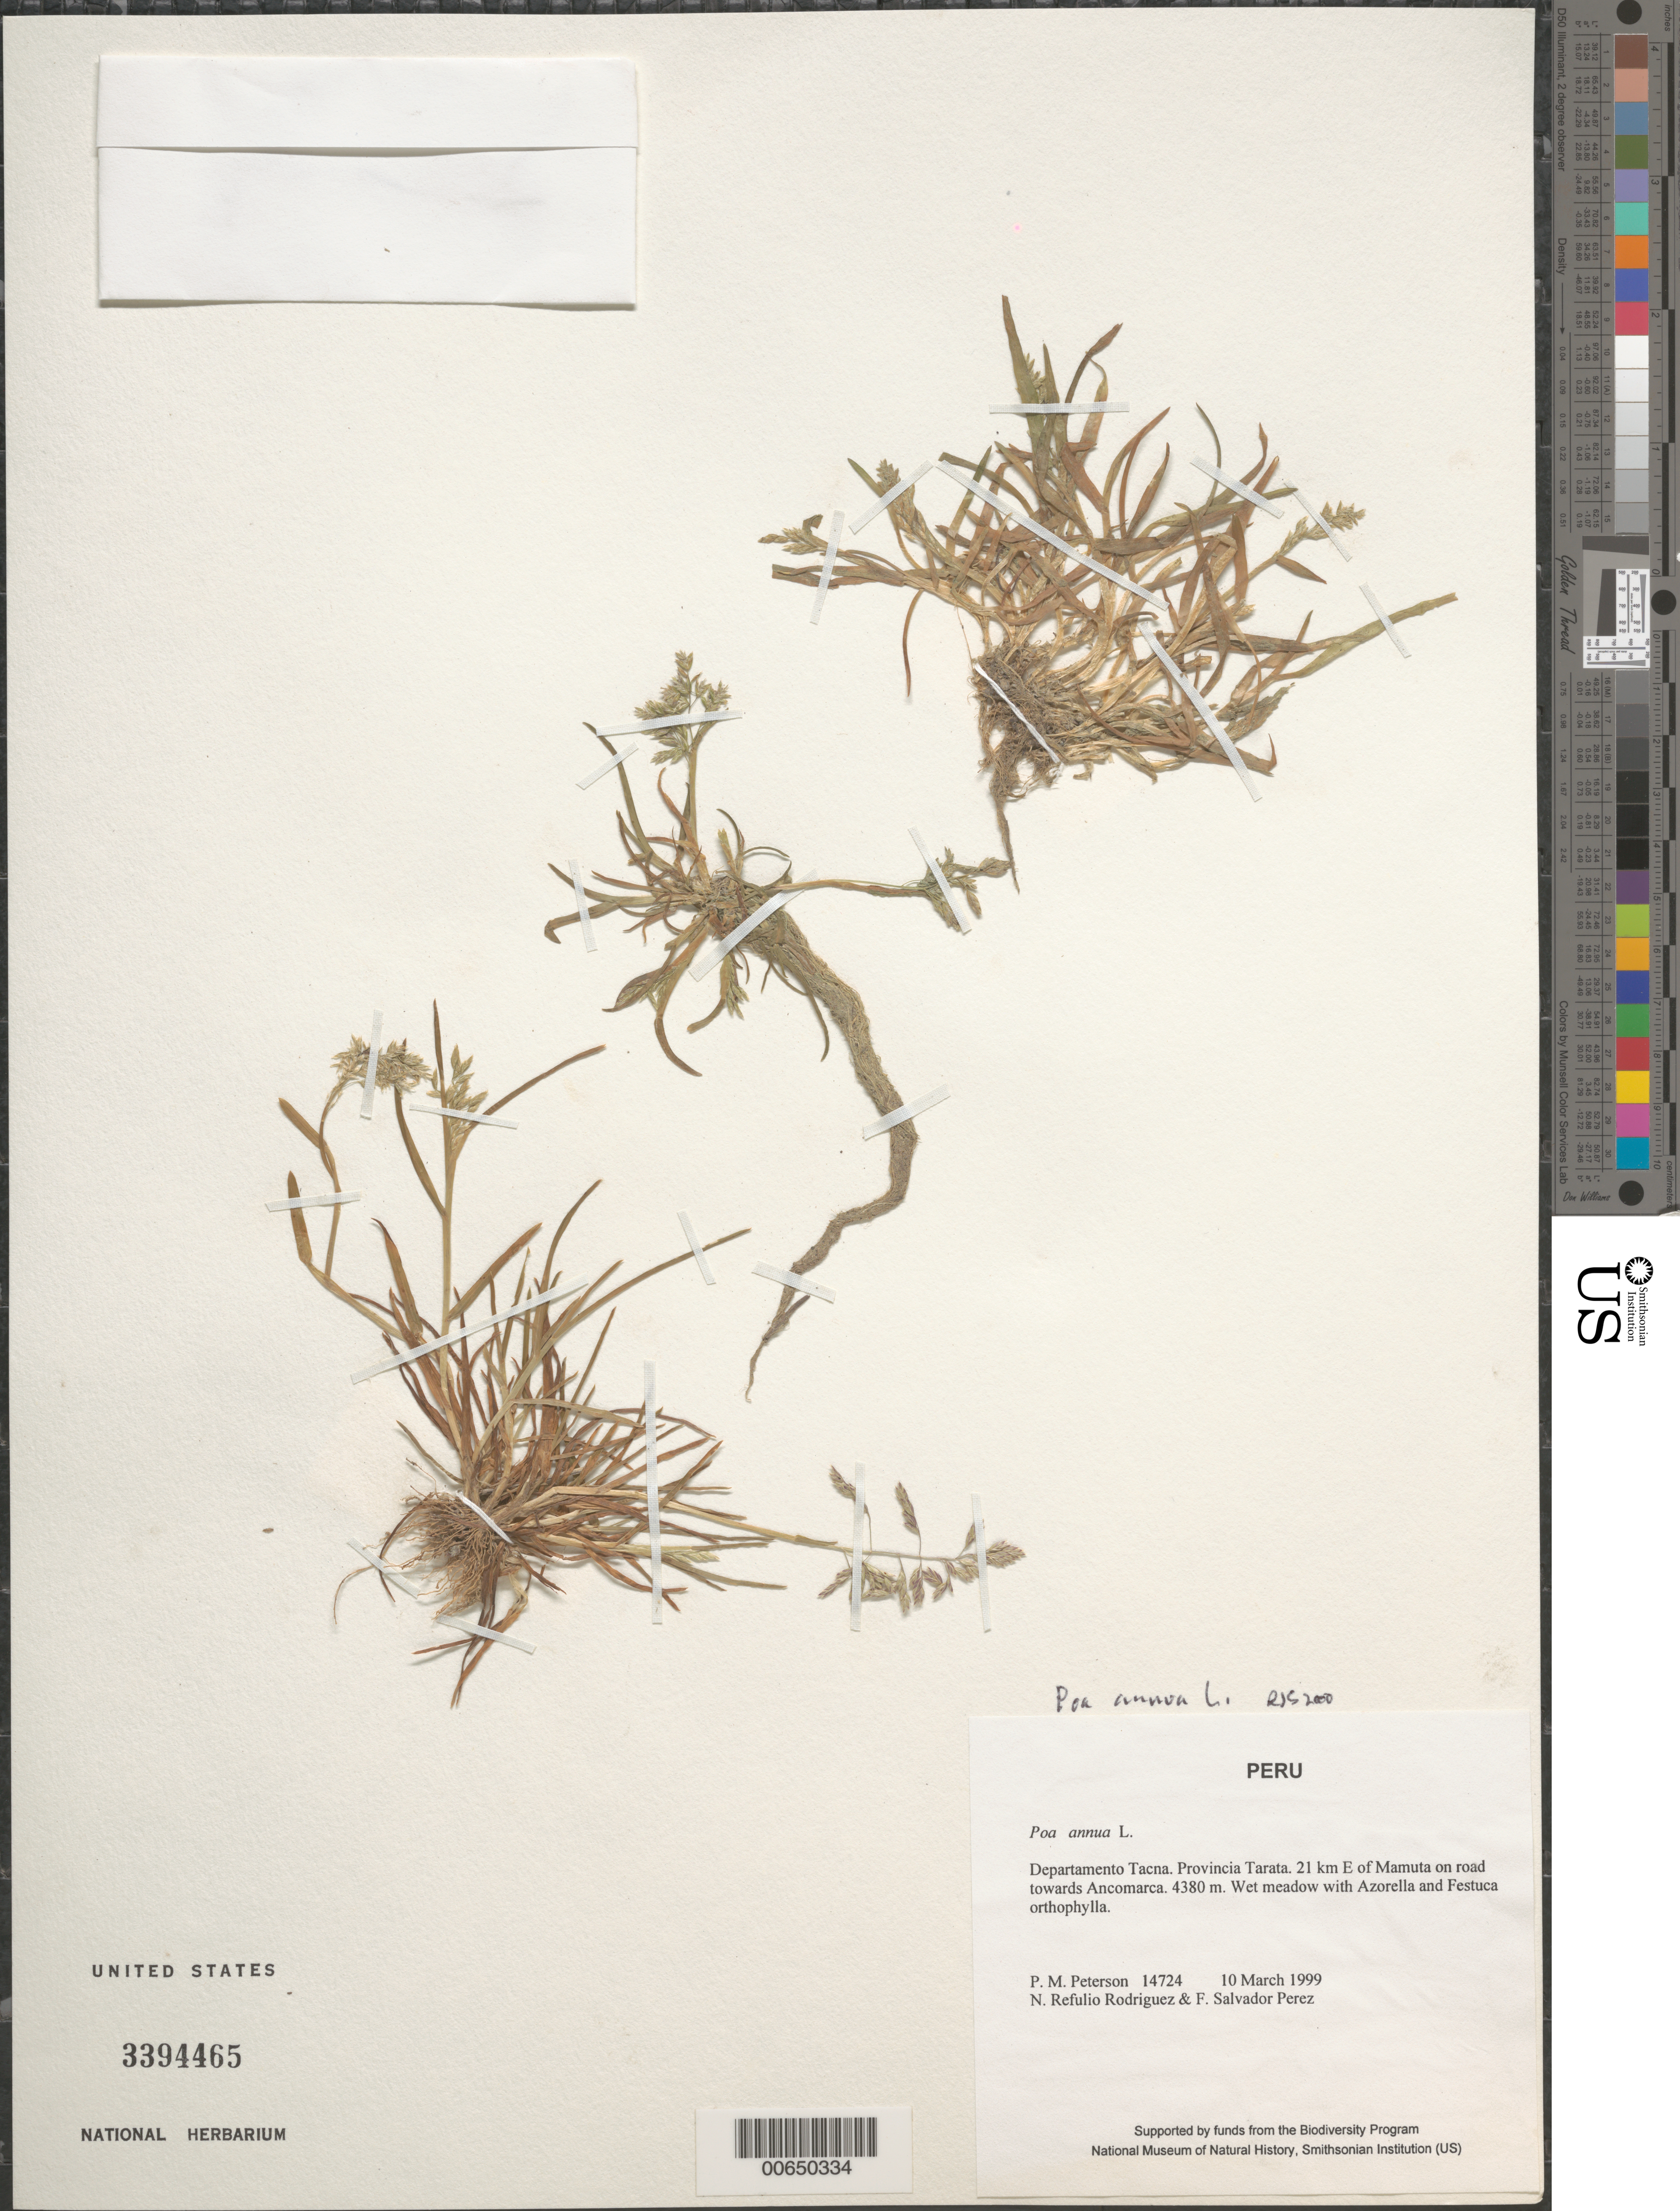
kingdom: Plantae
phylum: Tracheophyta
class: Liliopsida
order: Poales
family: Poaceae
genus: Poa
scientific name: Poa annua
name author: L.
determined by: Soreng, Robert J., Research Associate (BOT), Smithsonian Institution - National Museum of Natural History (UNITED STATES)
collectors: P. M. Peterson, N. Refulio-Rodríguez & F. Salvador Perez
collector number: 14724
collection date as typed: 10 Mar 1999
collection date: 1999-03-10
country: Peru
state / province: Tacna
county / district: Tarata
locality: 21 km E of Mamuta on road towards Ancomarca.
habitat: Wet meadow with Azorella and Festuca orthophylla.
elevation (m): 4380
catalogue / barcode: US 3394465